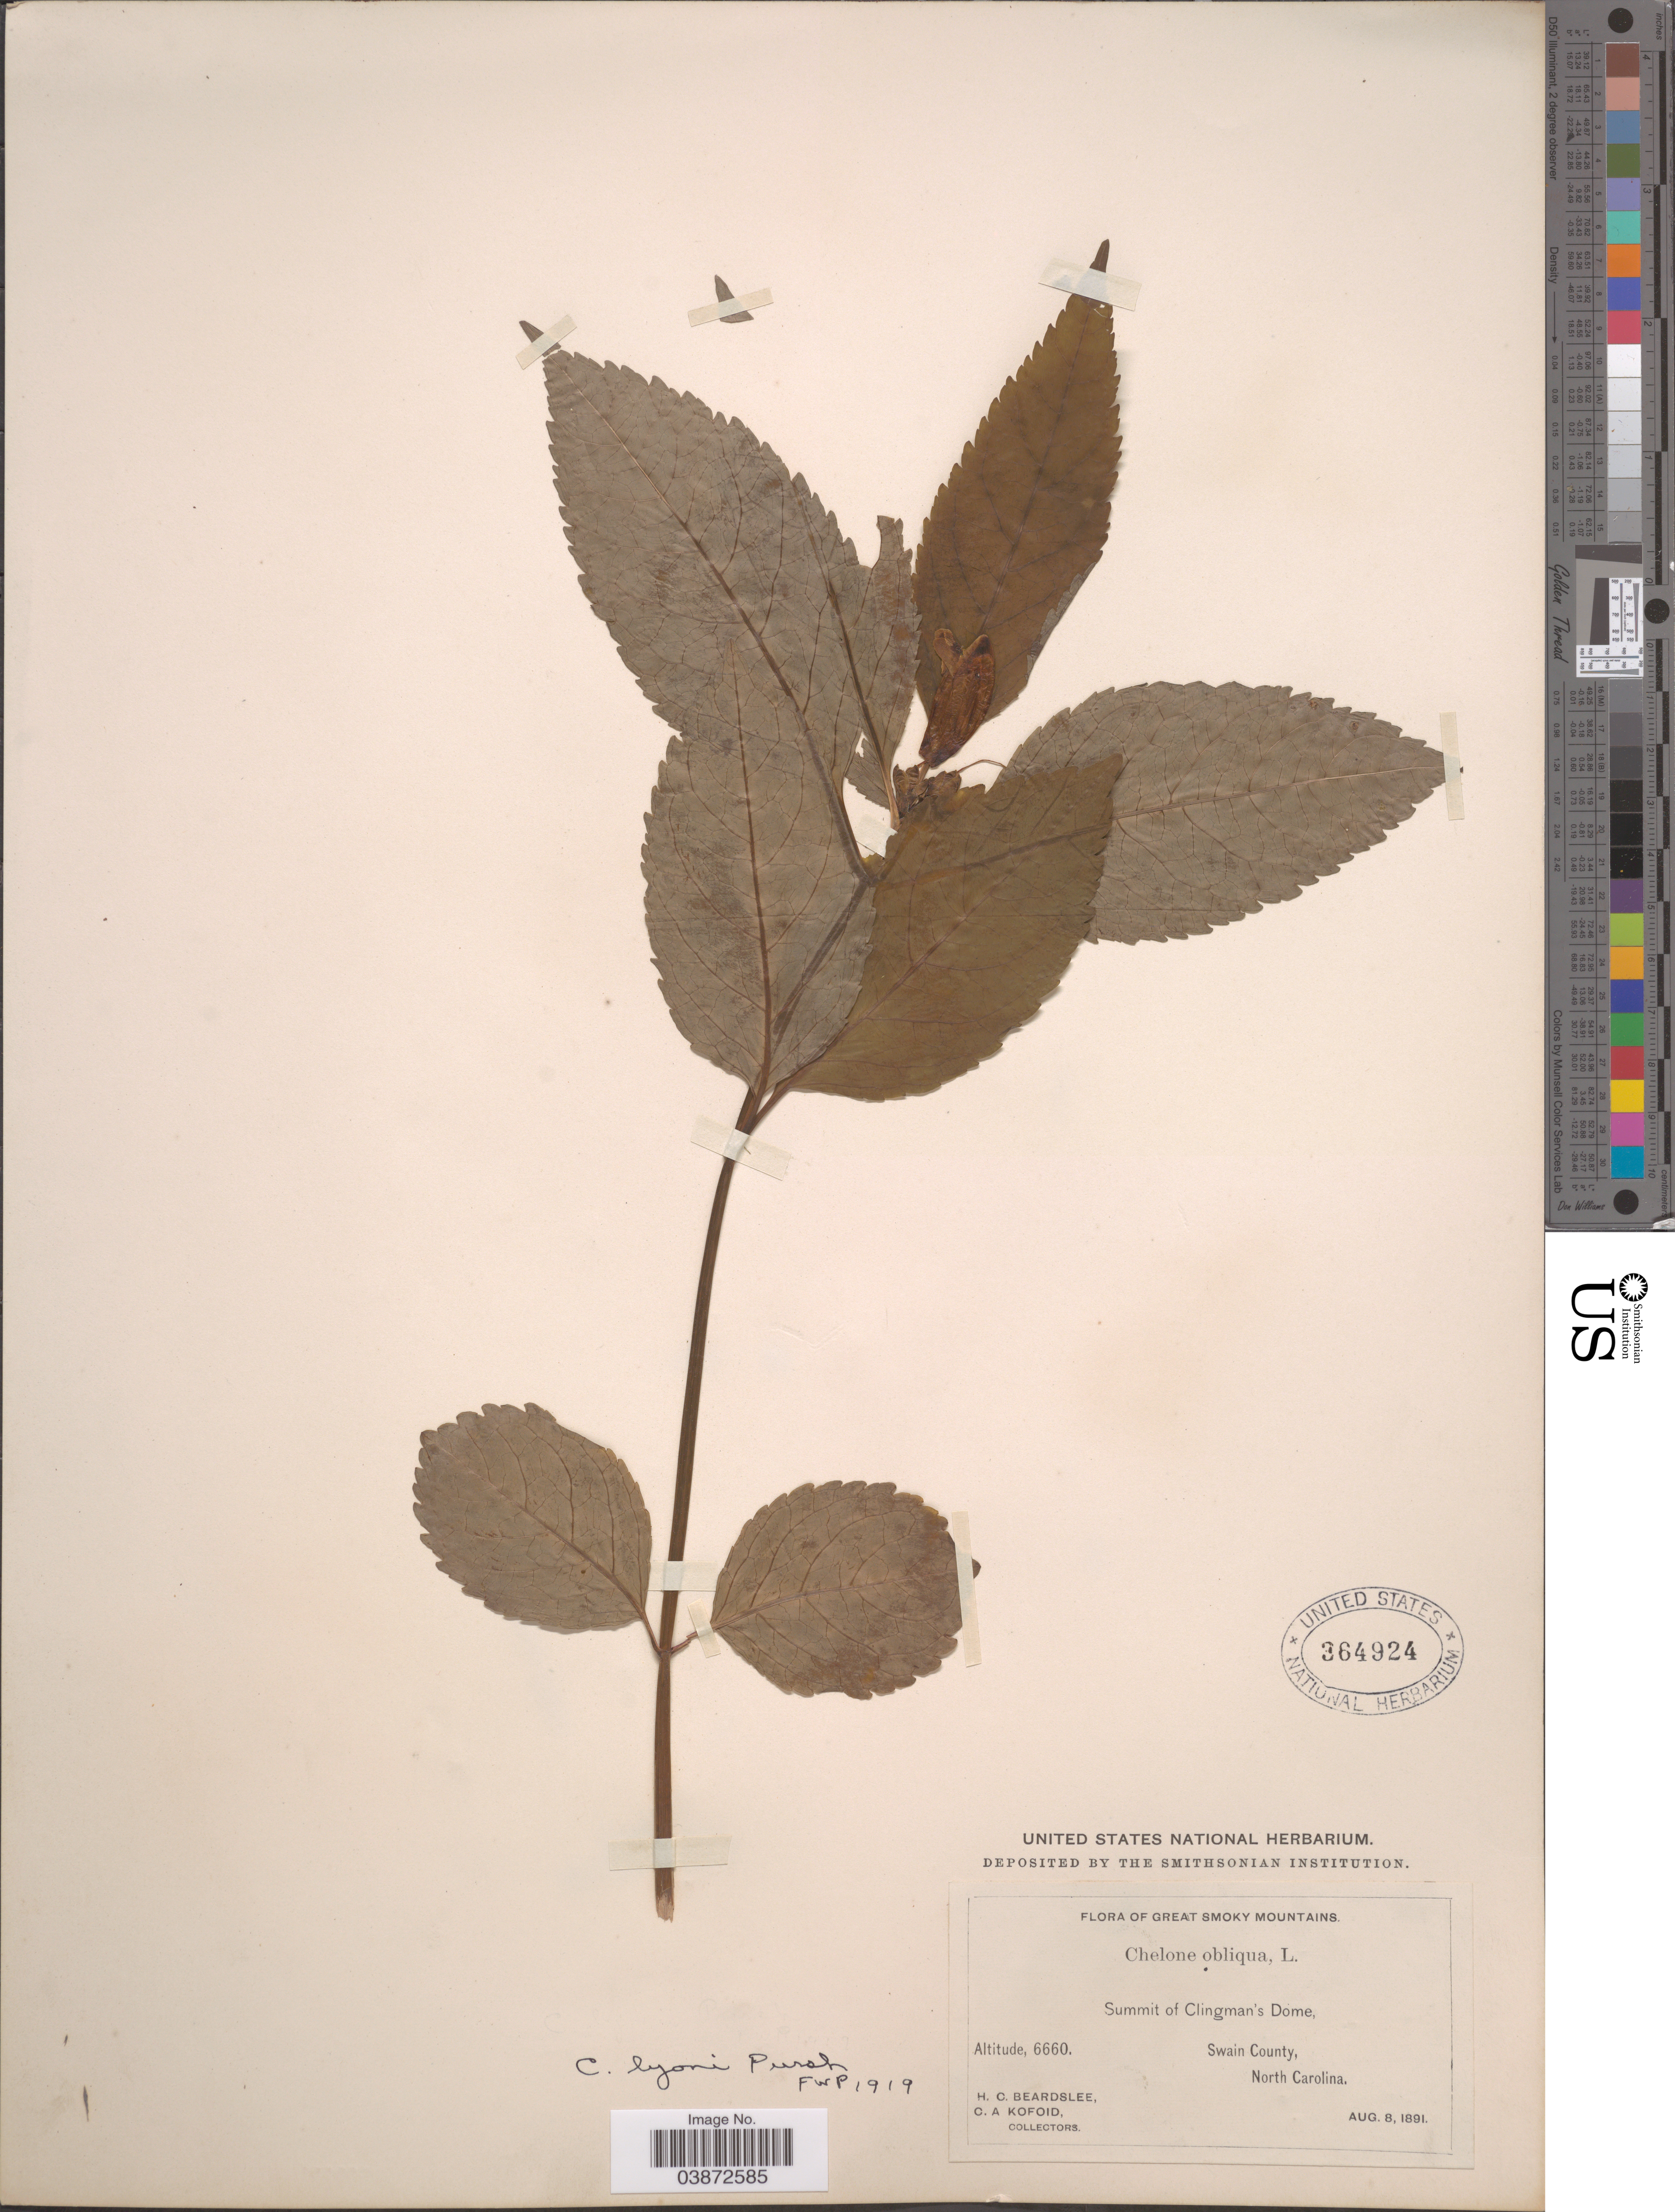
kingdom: Plantae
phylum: Tracheophyta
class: Magnoliopsida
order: Lamiales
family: Plantaginaceae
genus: Chelone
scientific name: Chelone lyonii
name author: Pursh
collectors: H. Beardslee & C. Kofoid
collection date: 1891-08-08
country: United States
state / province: North Carolina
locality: Great Smoky Mountains. Summit of Clingman's Dome, Swain County.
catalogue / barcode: US 364924